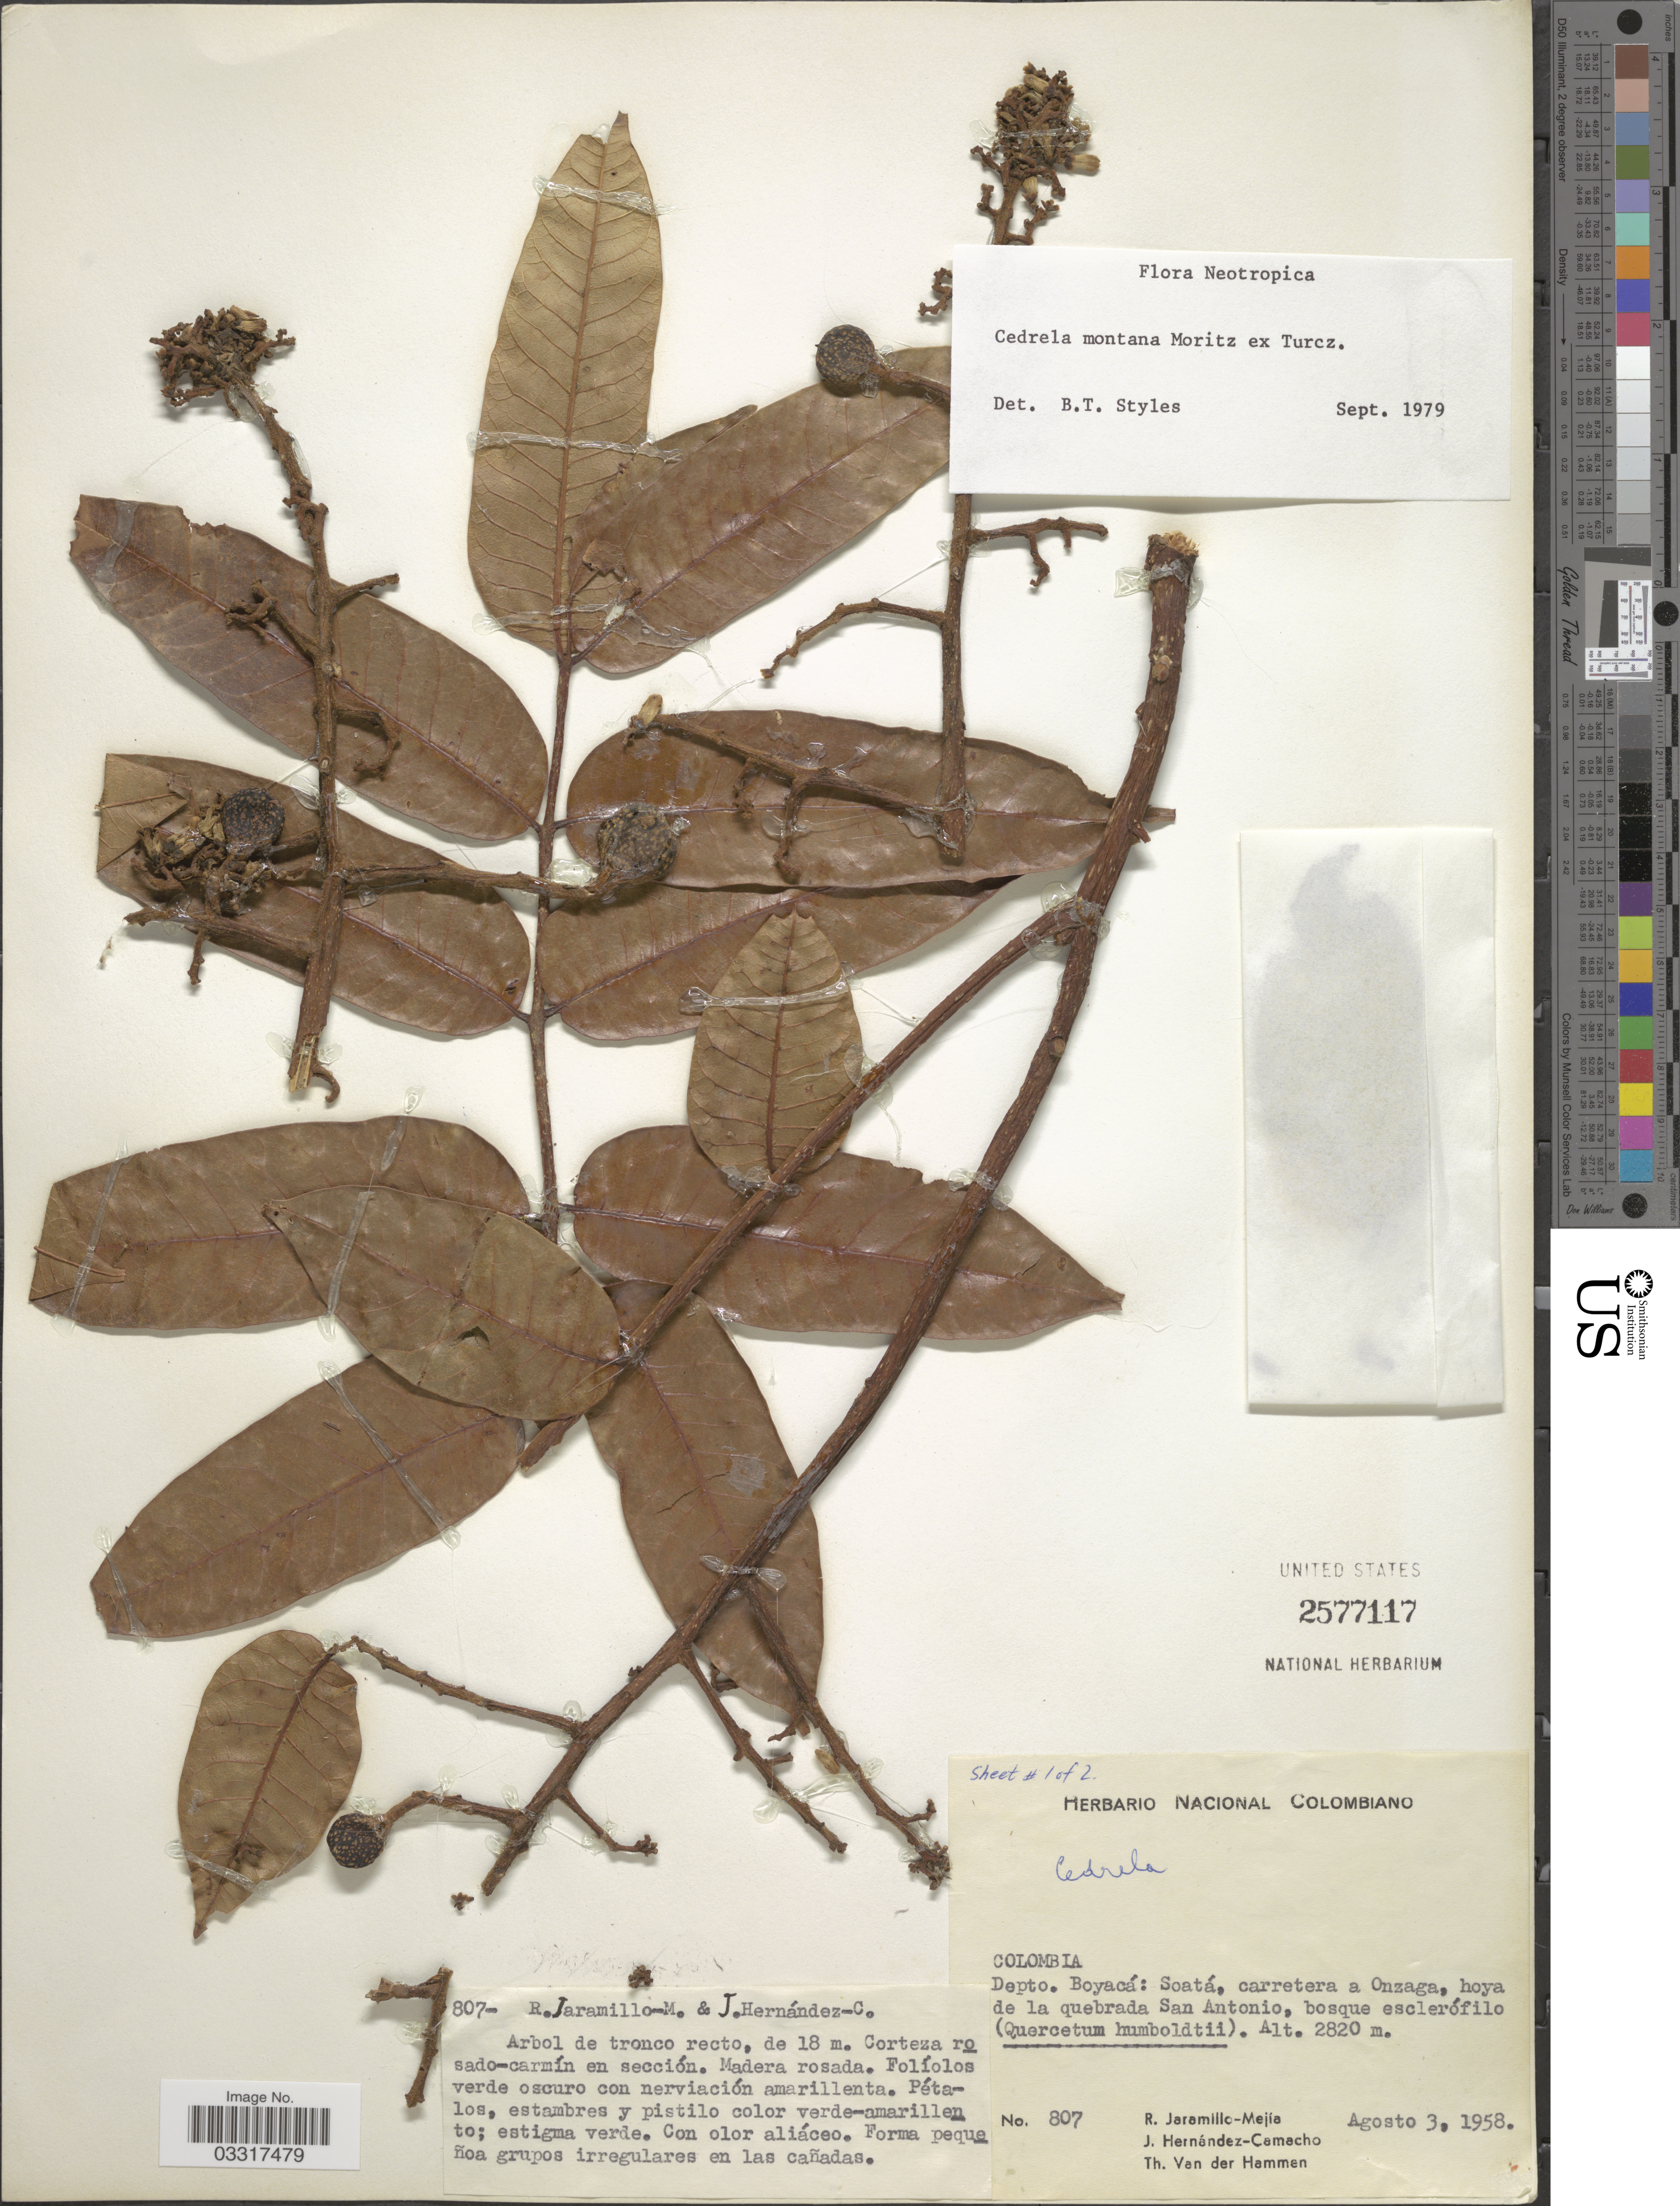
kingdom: Plantae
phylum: Tracheophyta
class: Magnoliopsida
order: Sapindales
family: Meliaceae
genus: Cedrela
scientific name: Cedrela montana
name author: Moritz ex Turcz.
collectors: R. Jaramillo M., J. Hernandez Camacho & T. Van der Hammen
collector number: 807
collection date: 1958-08-03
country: Colombia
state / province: Boyacá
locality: Depto. Boyacá: Soatá, carretera a Onzaga, hoya de la quebrada San Antonio, bosque esclerófilo (Quercetum humboldtii).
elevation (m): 2820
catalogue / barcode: US 2577117